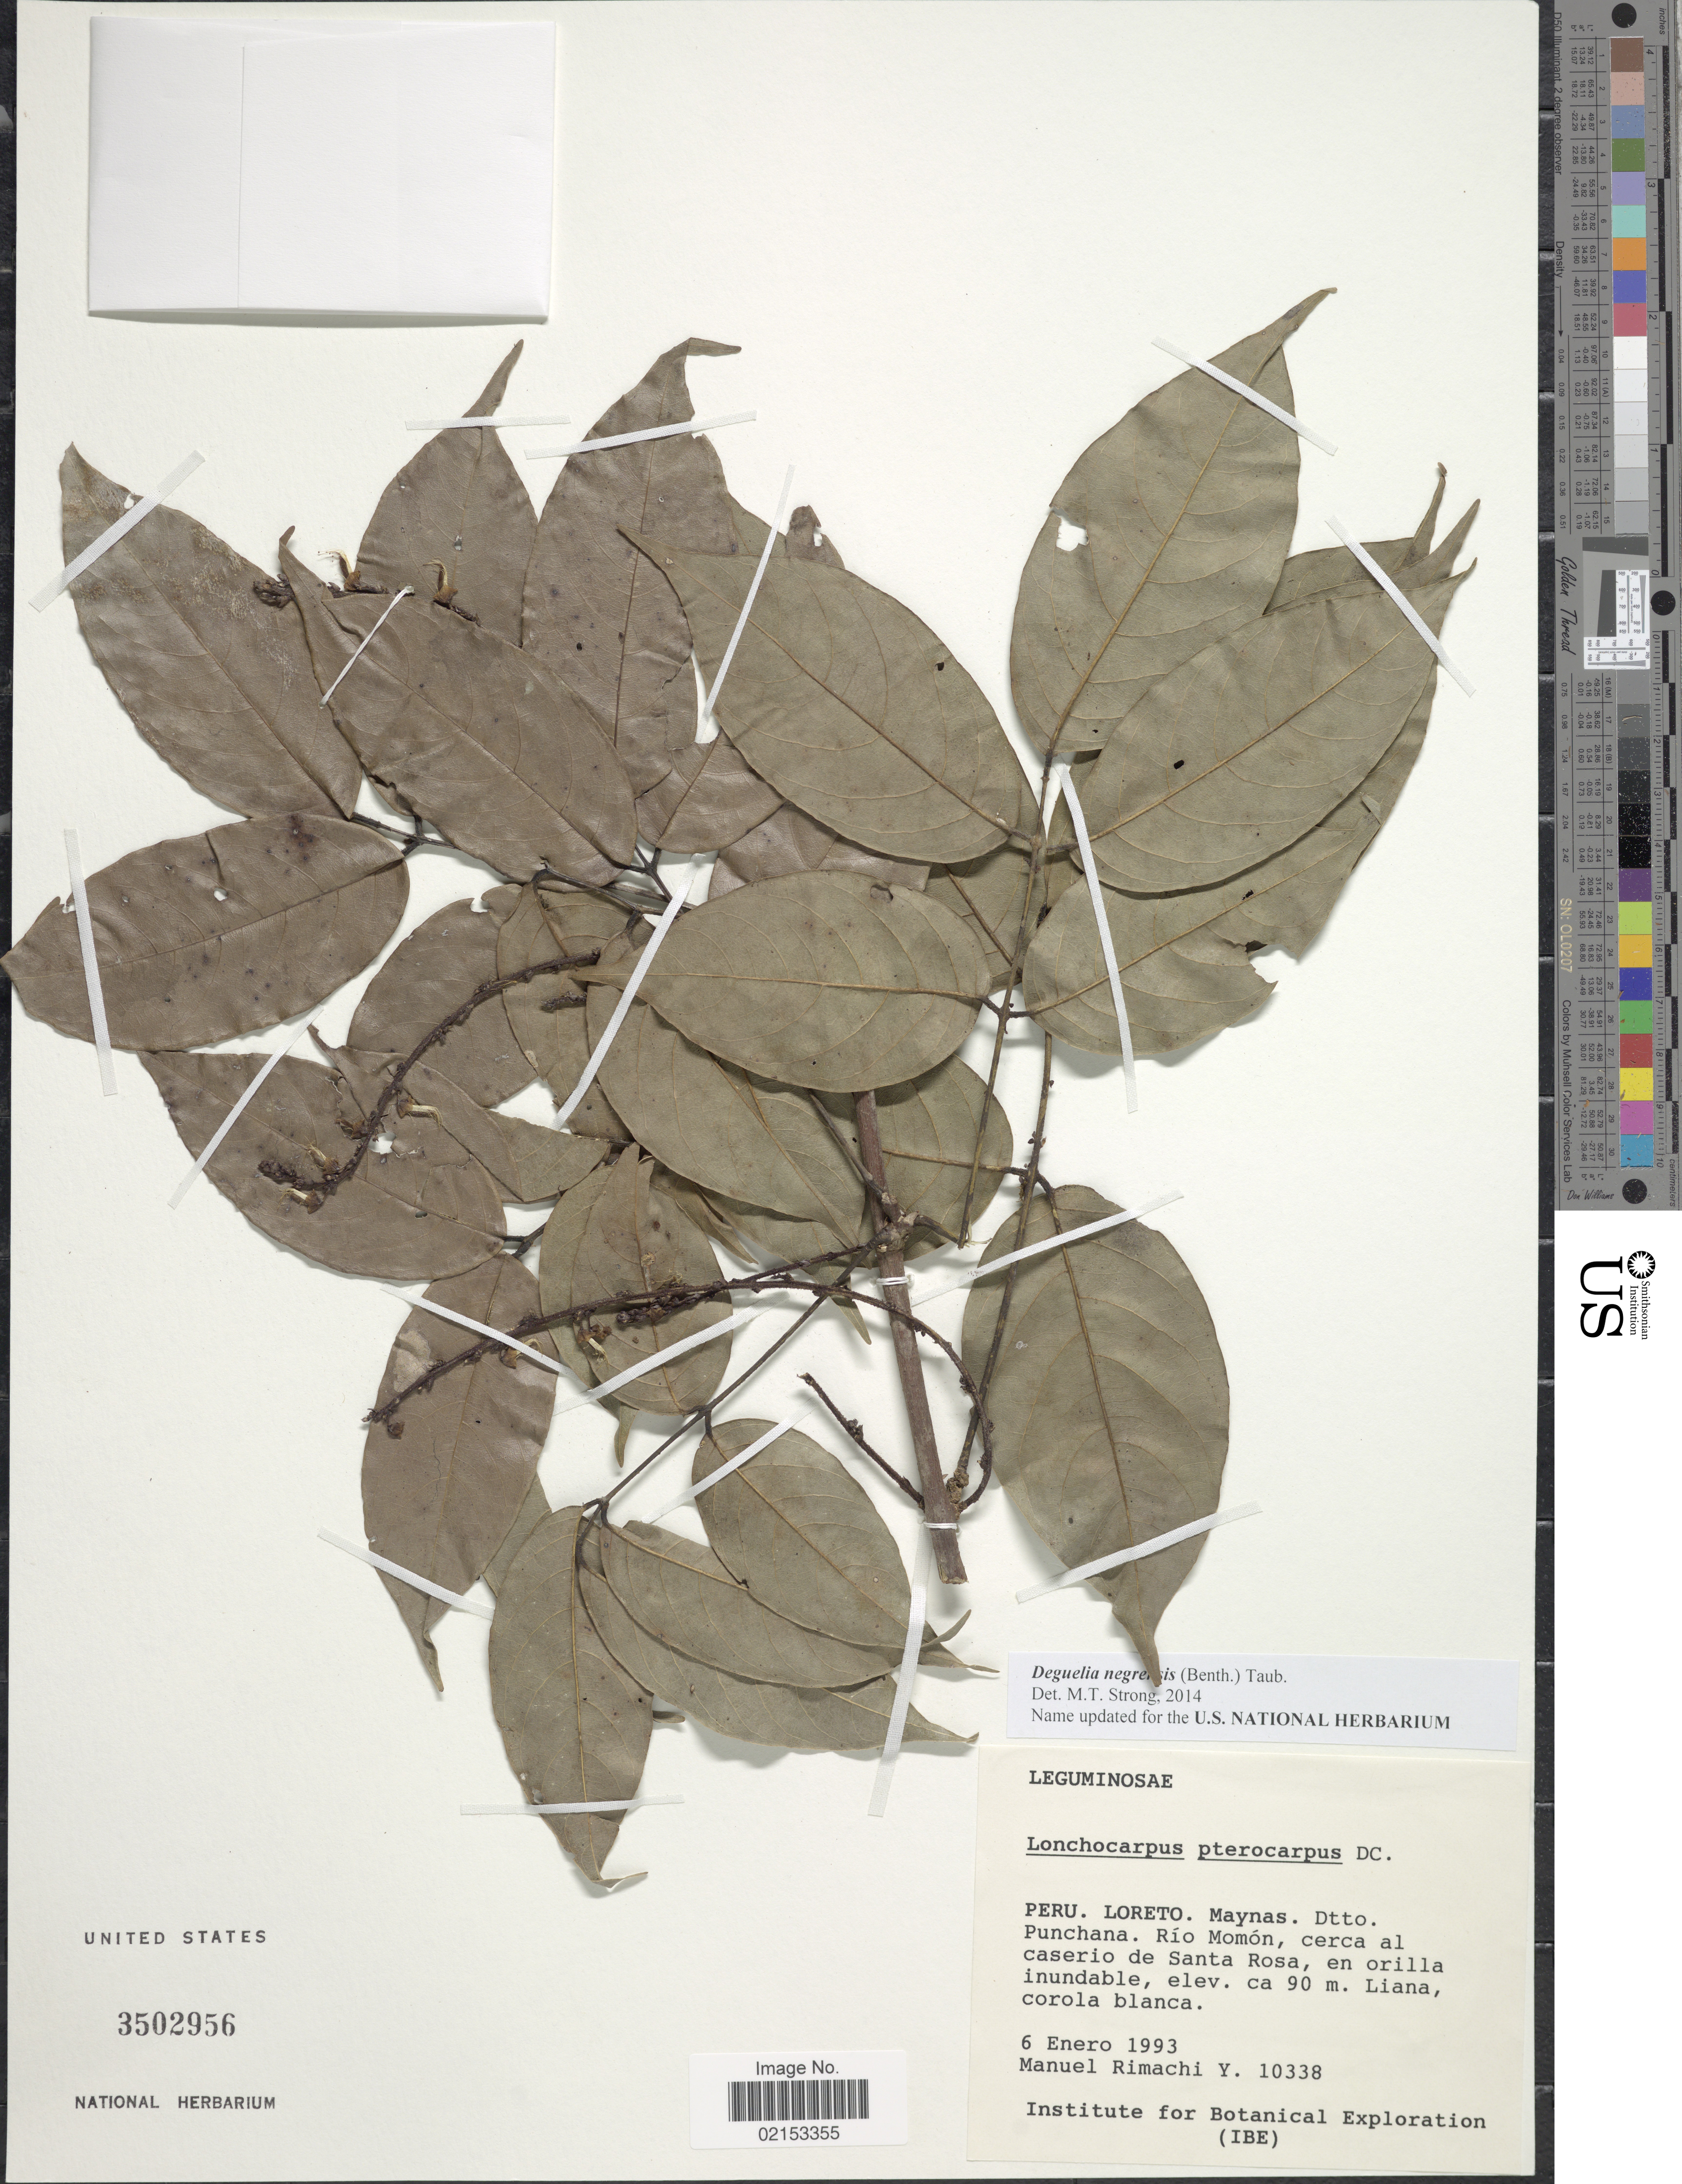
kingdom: Plantae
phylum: Tracheophyta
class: Magnoliopsida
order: Fabales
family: Fabaceae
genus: Deguelia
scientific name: Deguelia negrensis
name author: (Benth.) Taub.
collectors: M. Rimachi Y.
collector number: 10338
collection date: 1993-01-06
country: Peru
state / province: Loreto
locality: Maynas, Dtto. Punchana, Rio Momon, cerca al caserio de Santa Rosa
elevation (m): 90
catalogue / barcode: US 3502956